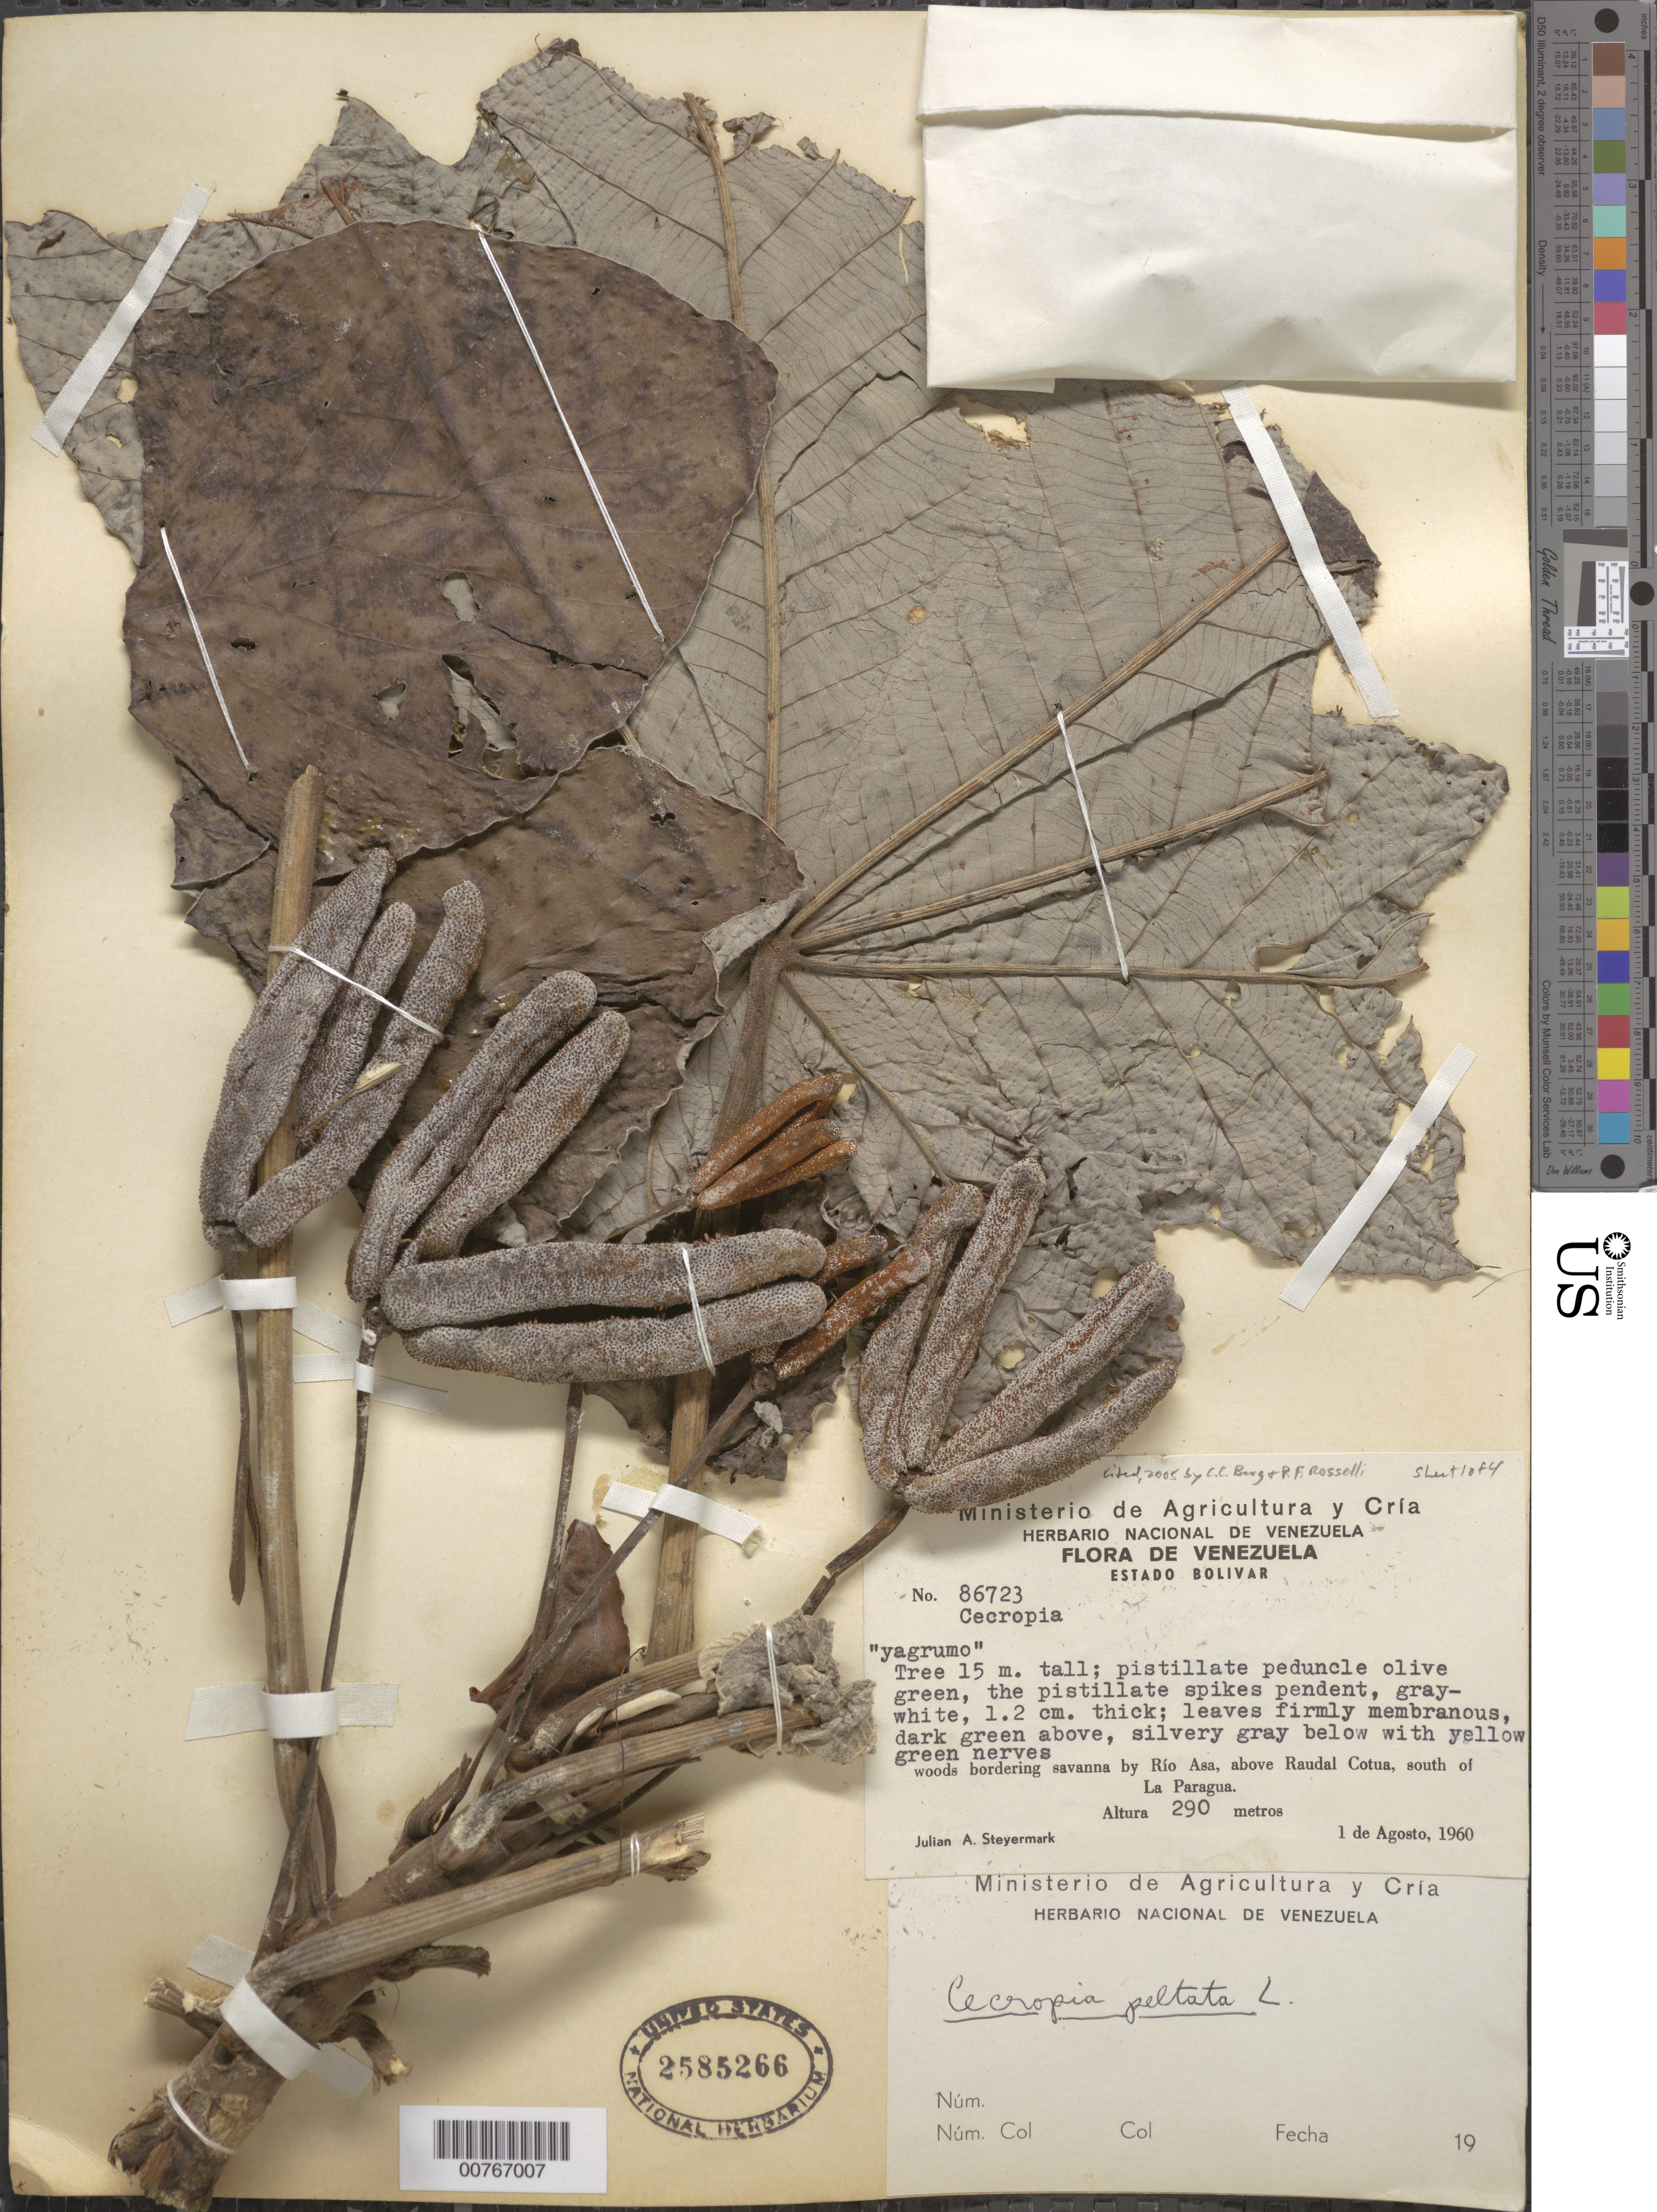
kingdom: Plantae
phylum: Tracheophyta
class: Magnoliopsida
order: Rosales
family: Urticaceae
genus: Cecropia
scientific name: Cecropia peltata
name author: L.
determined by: Cuatrecasas, J.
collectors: J. Steyermark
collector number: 86723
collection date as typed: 1-Aug-60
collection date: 1960-08-01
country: Venezuela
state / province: Bolívar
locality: Río Asa, above Raudal Cotua, S of La Paragua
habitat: Woods bordering savanna by rio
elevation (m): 290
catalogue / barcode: US 2585266